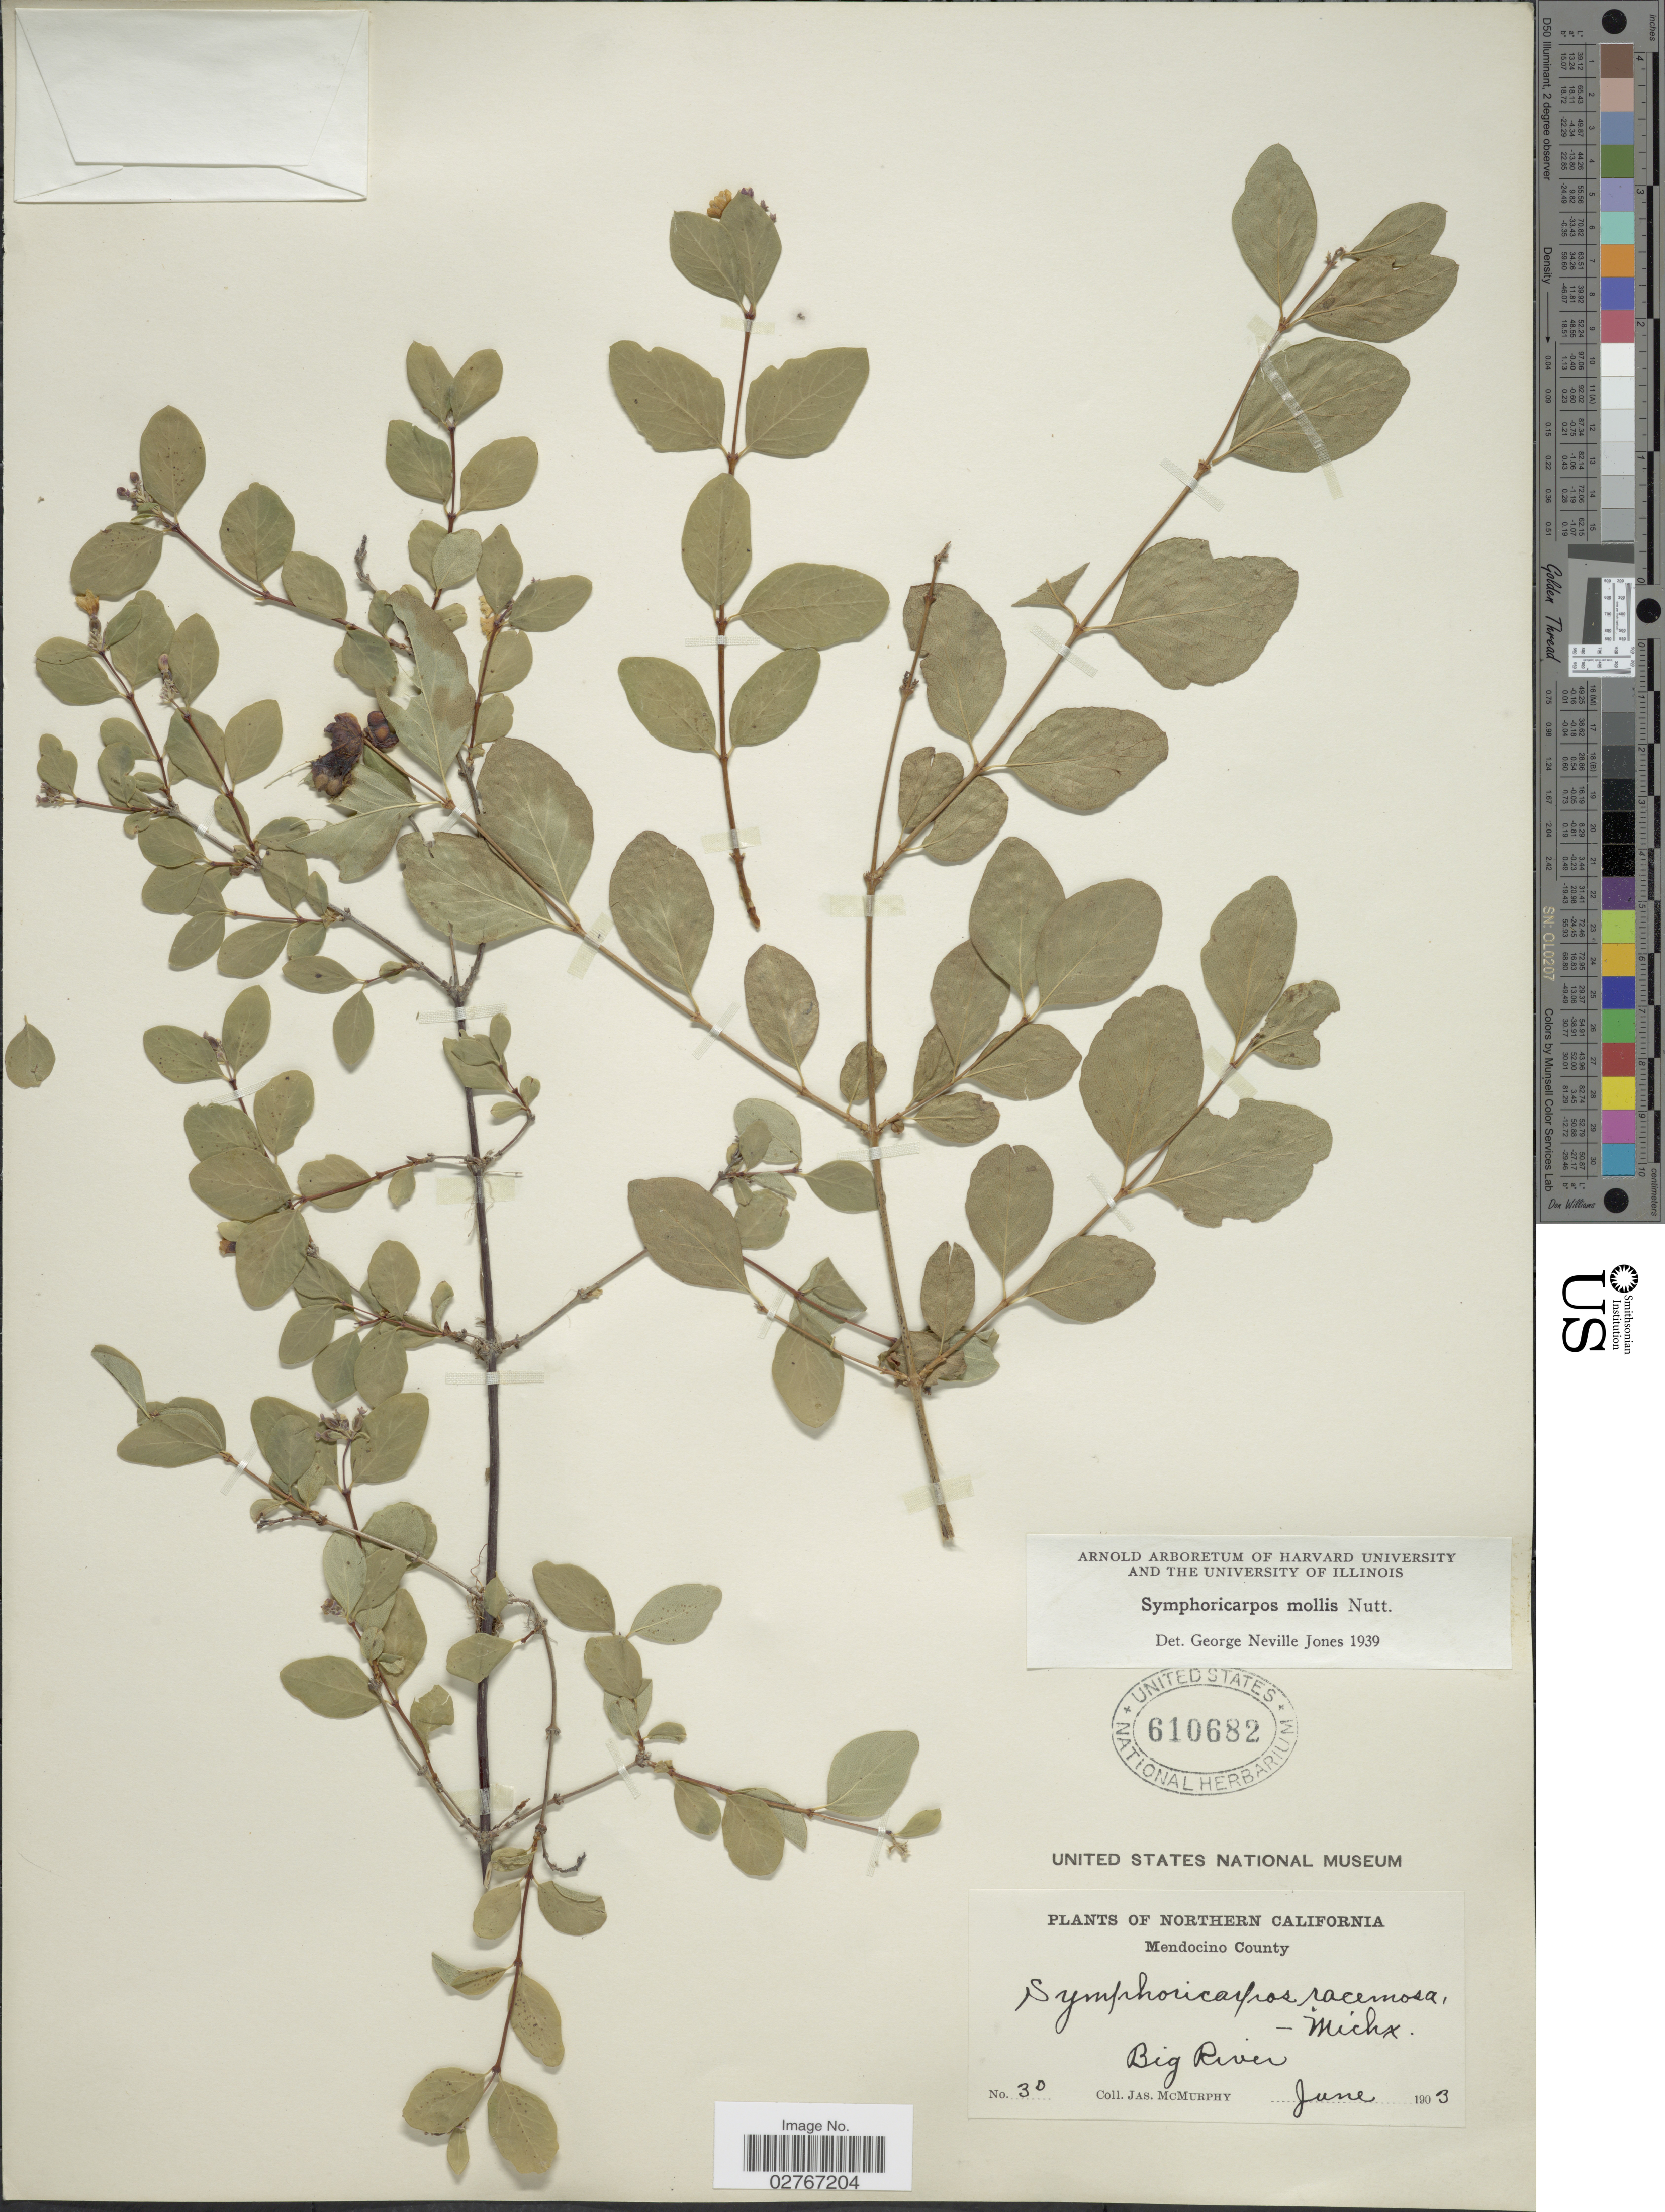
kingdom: Plantae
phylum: Tracheophyta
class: Magnoliopsida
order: Dipsacales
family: Caprifoliaceae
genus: Symphoricarpos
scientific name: Symphoricarpos mollis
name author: Nutt.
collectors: J. McMurphy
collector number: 30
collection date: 1903-06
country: United States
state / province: California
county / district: Mendocino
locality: Northern California, Mendocino County, Big River.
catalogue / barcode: US 610682